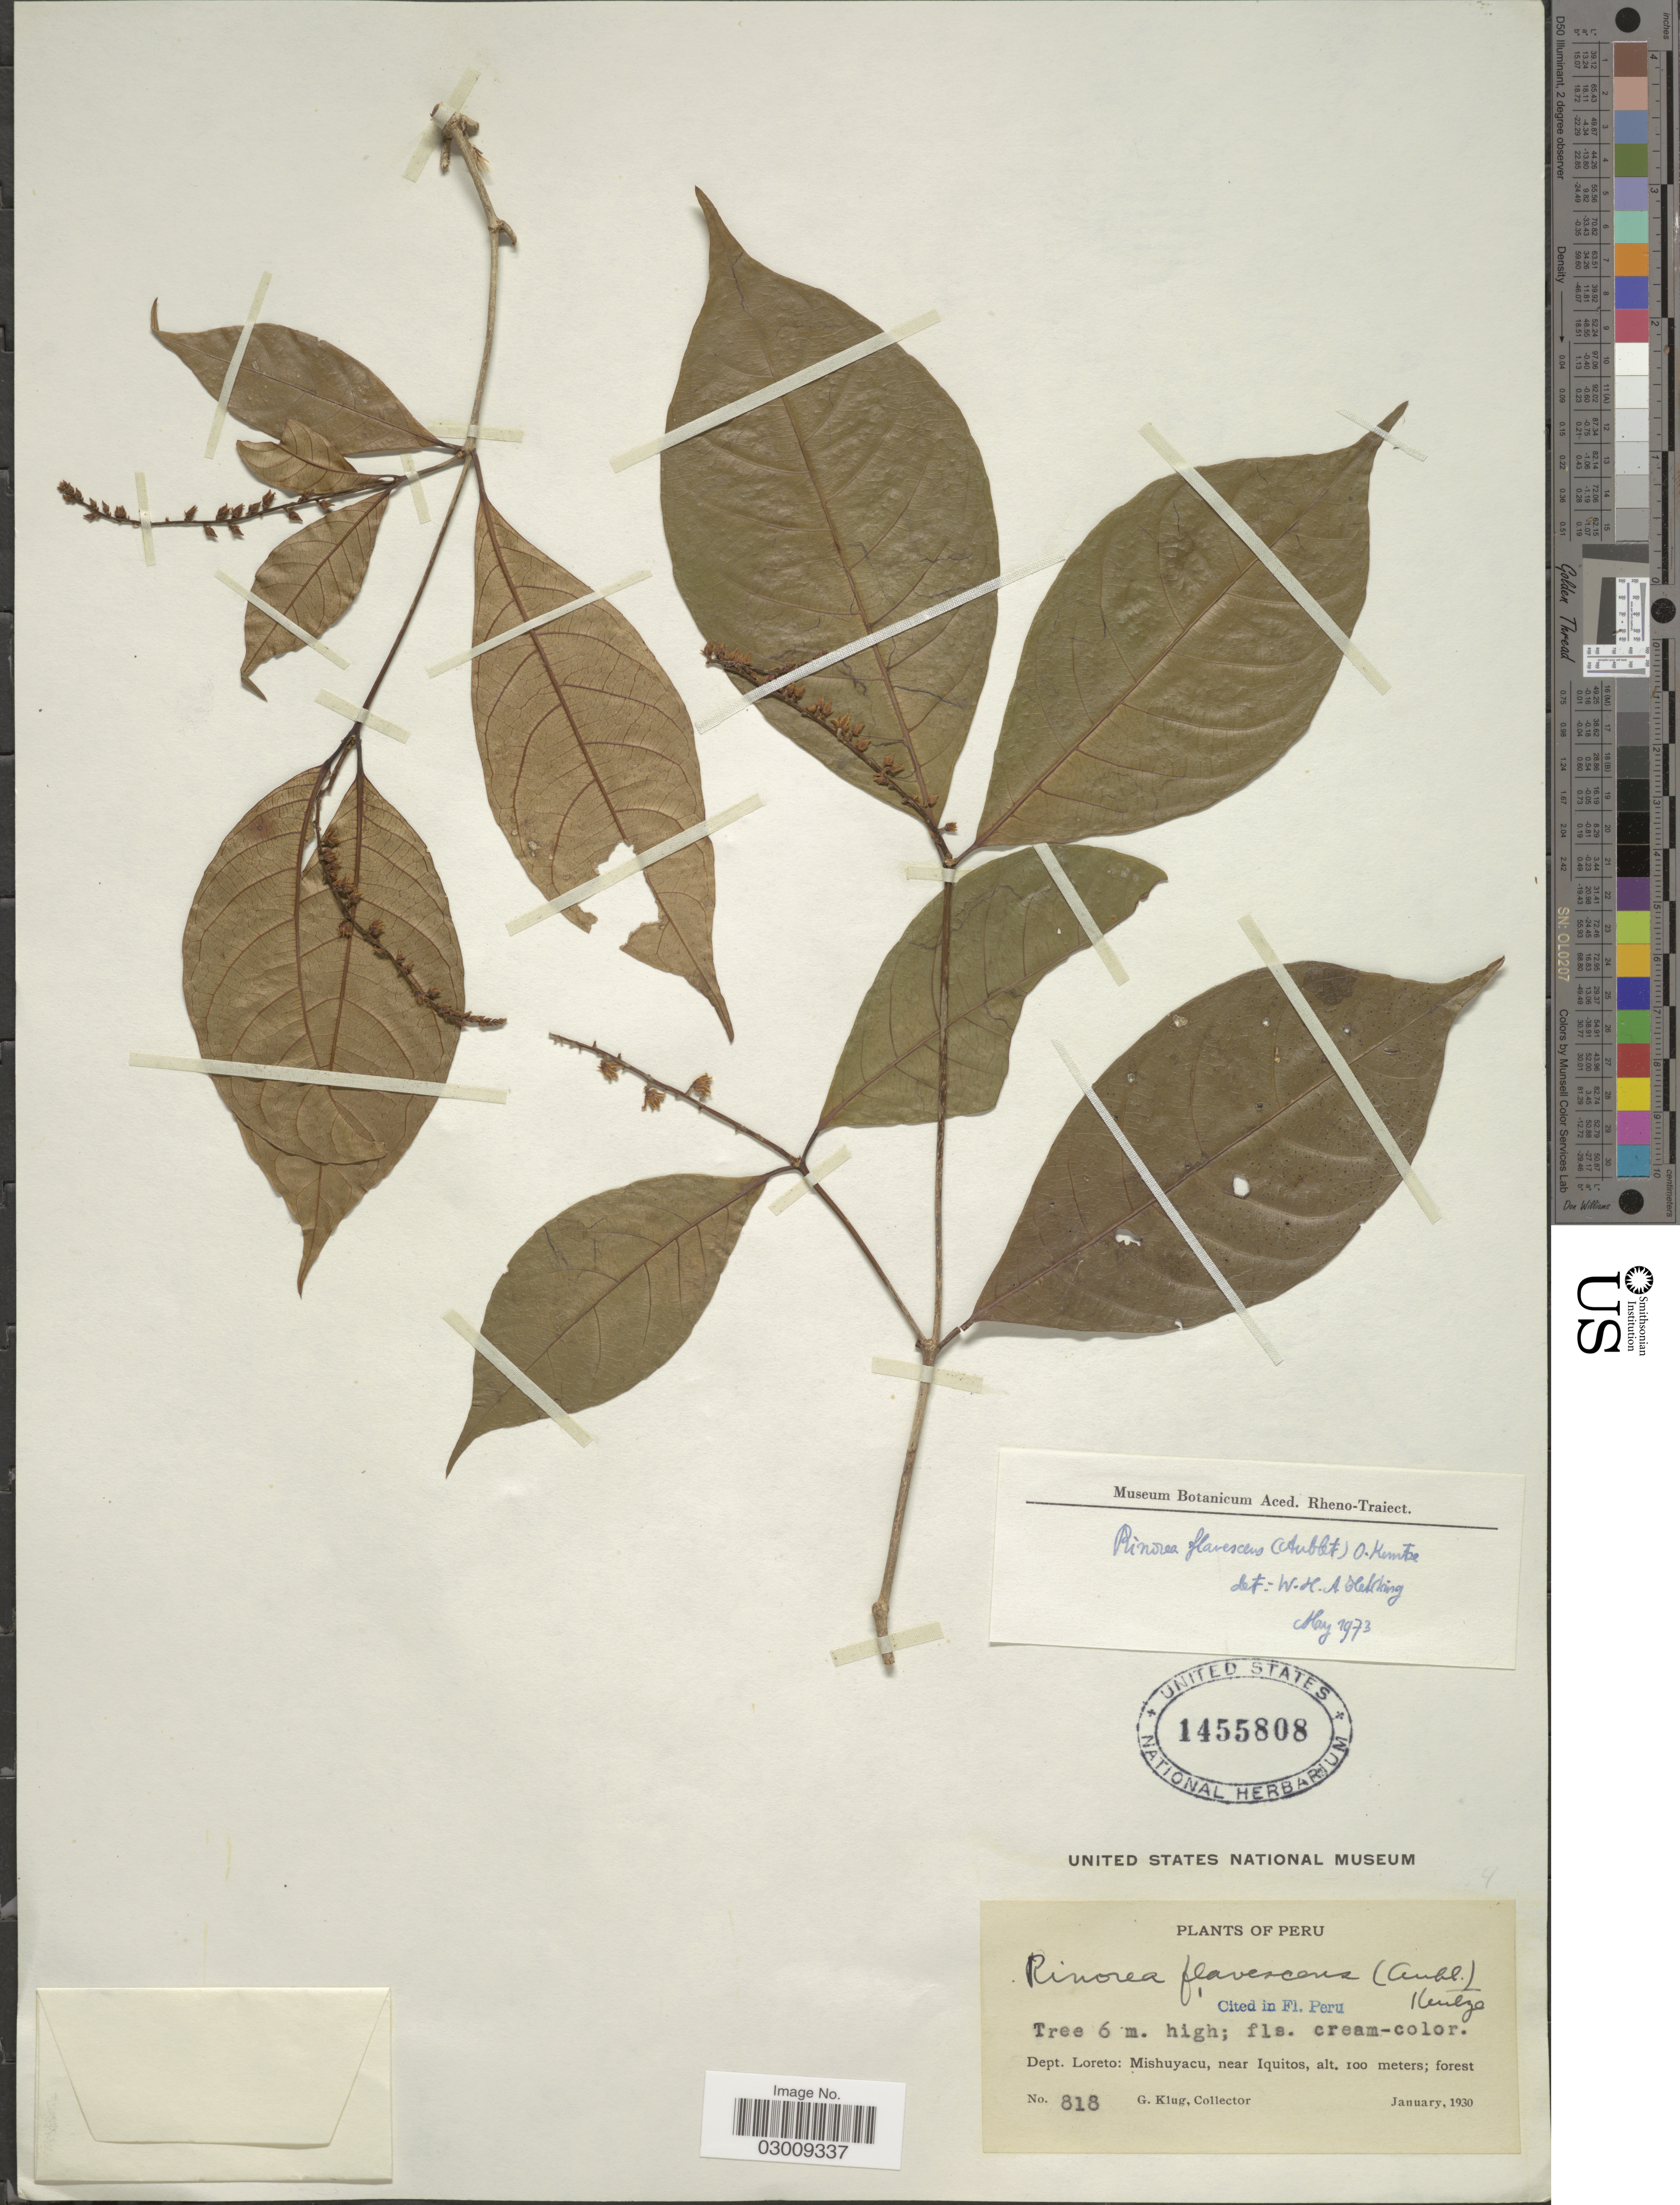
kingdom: Plantae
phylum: Tracheophyta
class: Magnoliopsida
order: Malpighiales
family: Violaceae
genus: Rinorea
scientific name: Rinorea flavescens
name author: (Aubl.) Kuntze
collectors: G. Klug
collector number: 818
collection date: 1930-01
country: Peru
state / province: Loreto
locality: Dept. Loreto: Mishuyacu, near Iquitos.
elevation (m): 100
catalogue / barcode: US 1455808